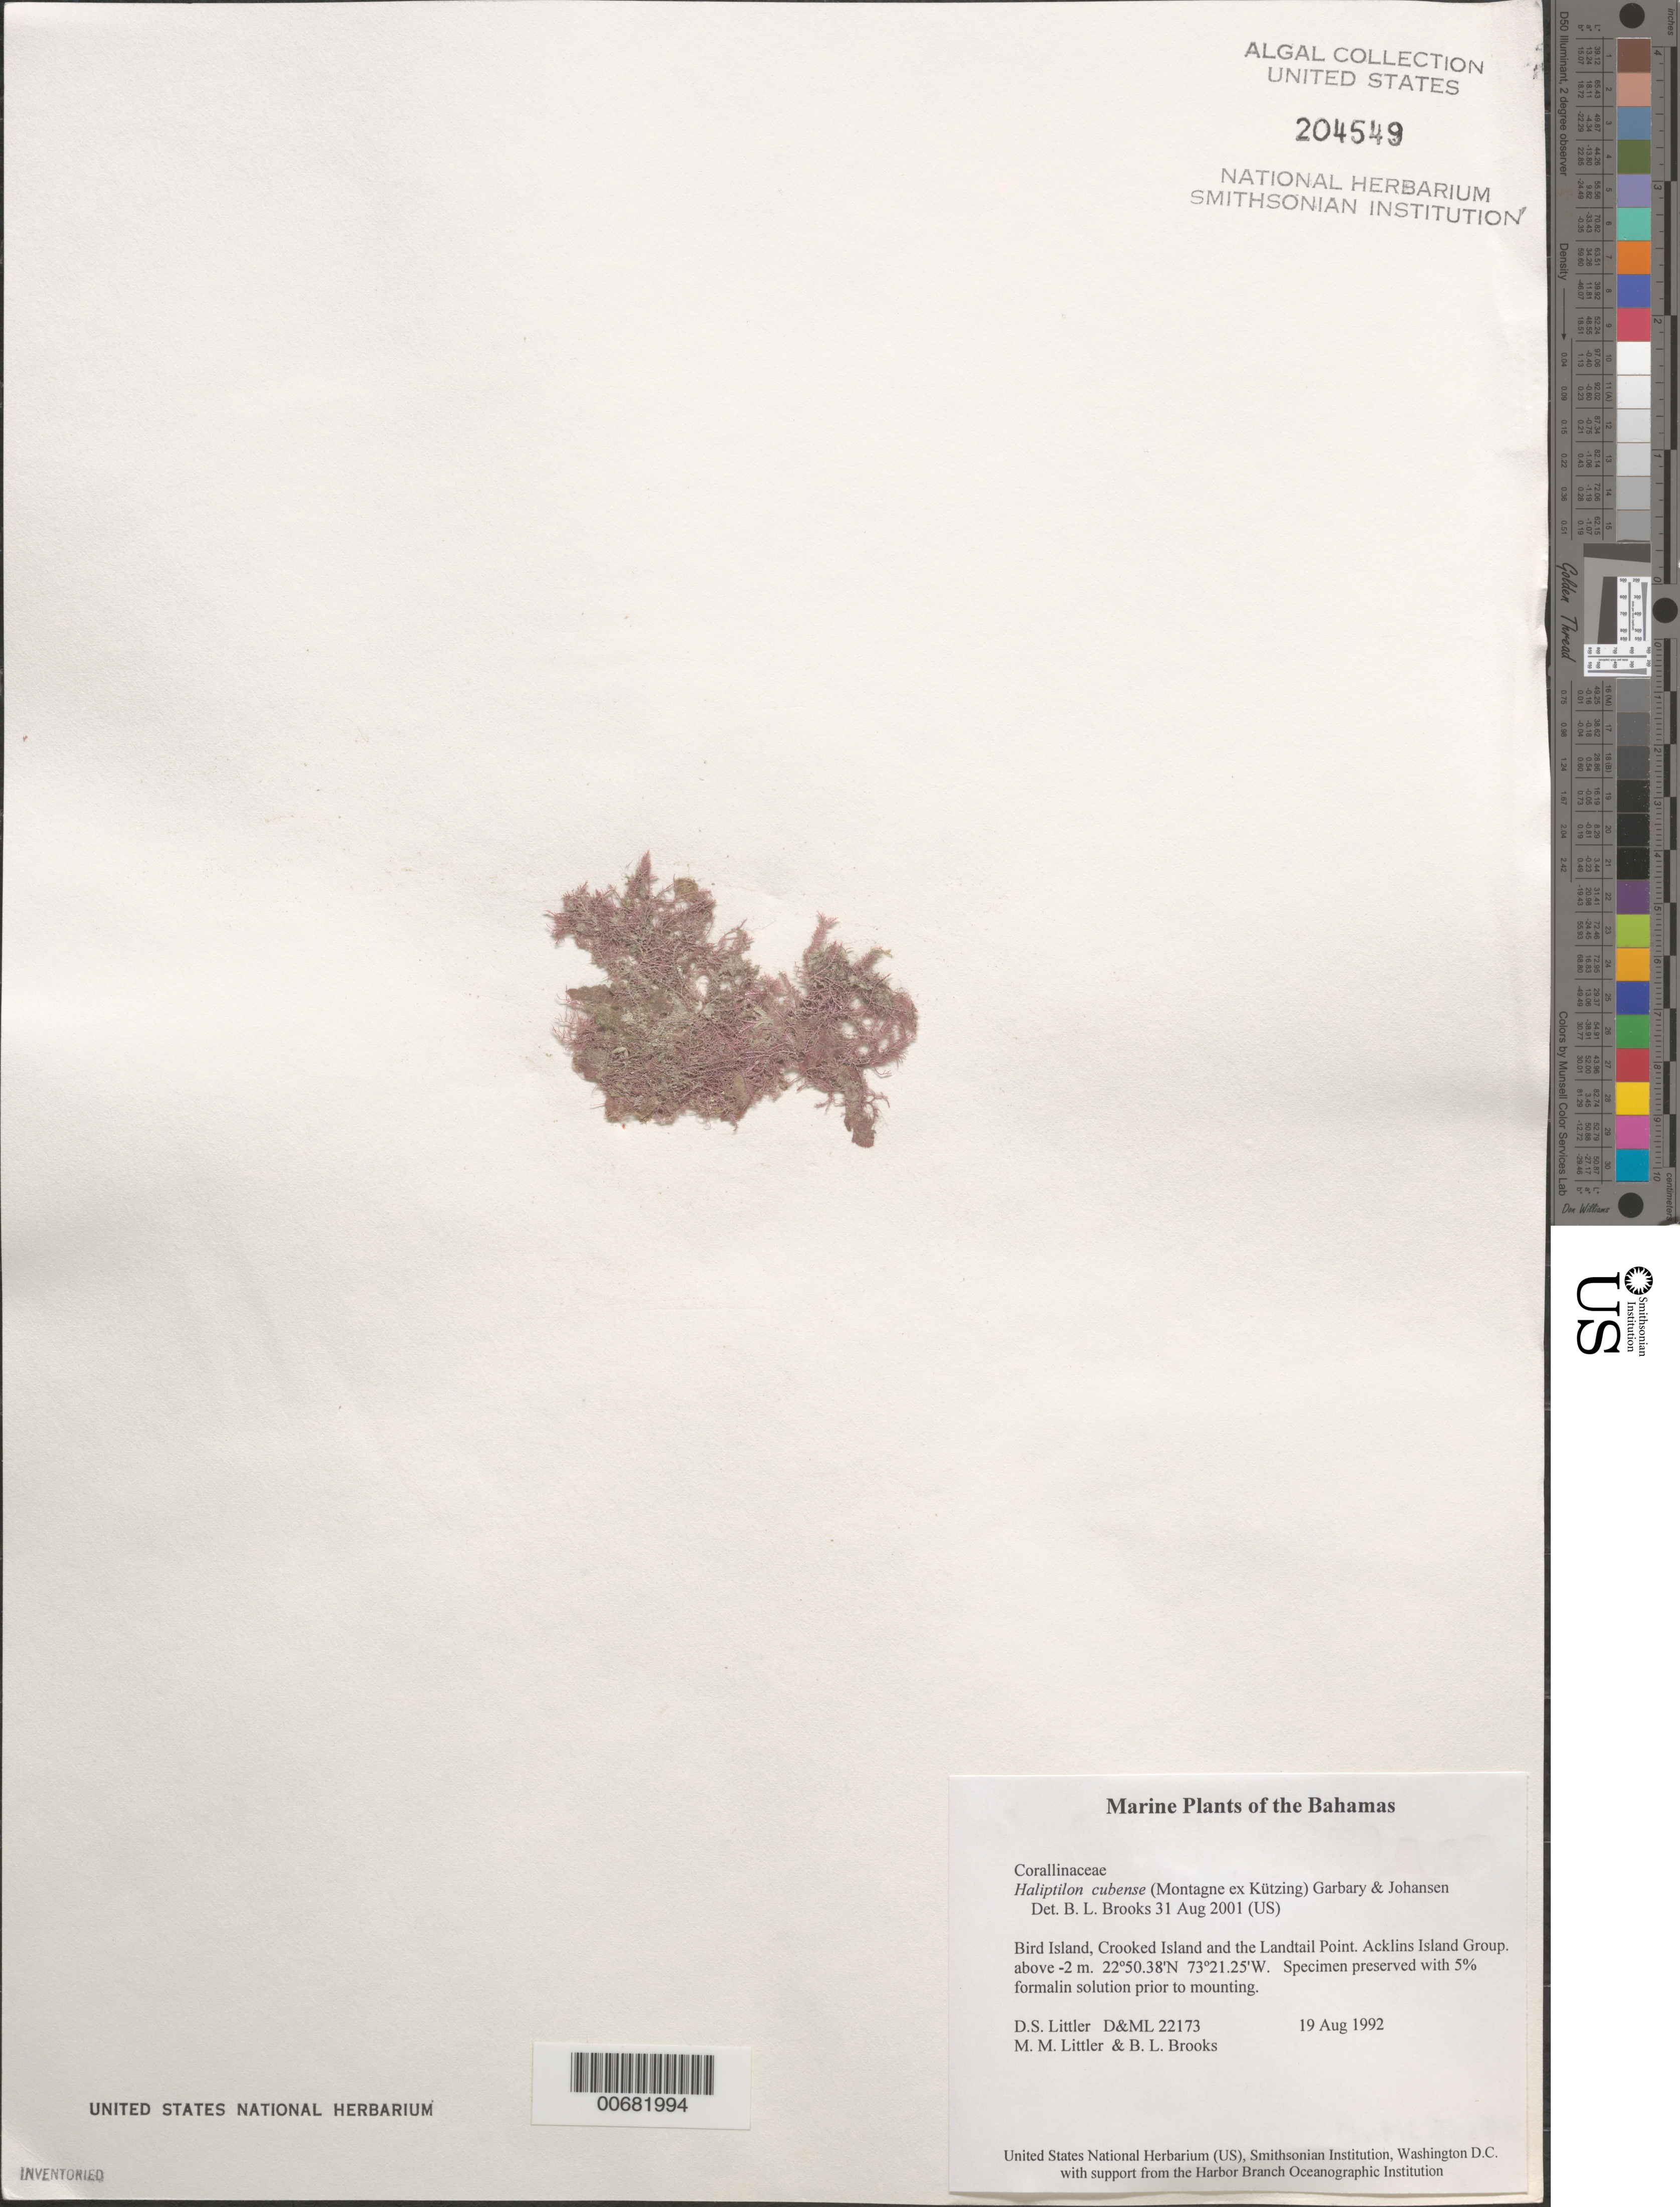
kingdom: Plantae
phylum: Rhodophyta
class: Florideophyceae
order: Corallinales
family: Corallinaceae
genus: Jania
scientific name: Jania cubensis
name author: Mont. ex Kütz.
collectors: D. S. Littler, M. M. Littler & B. Brooks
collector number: D&ML 22173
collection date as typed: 19 Aug 1992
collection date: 1992-08-19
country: Bahamas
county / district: Acklins District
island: Bird Island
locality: And Crooked Island and Landtail Point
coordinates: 22 50.38' N, 73 21.25' W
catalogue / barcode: US 204549